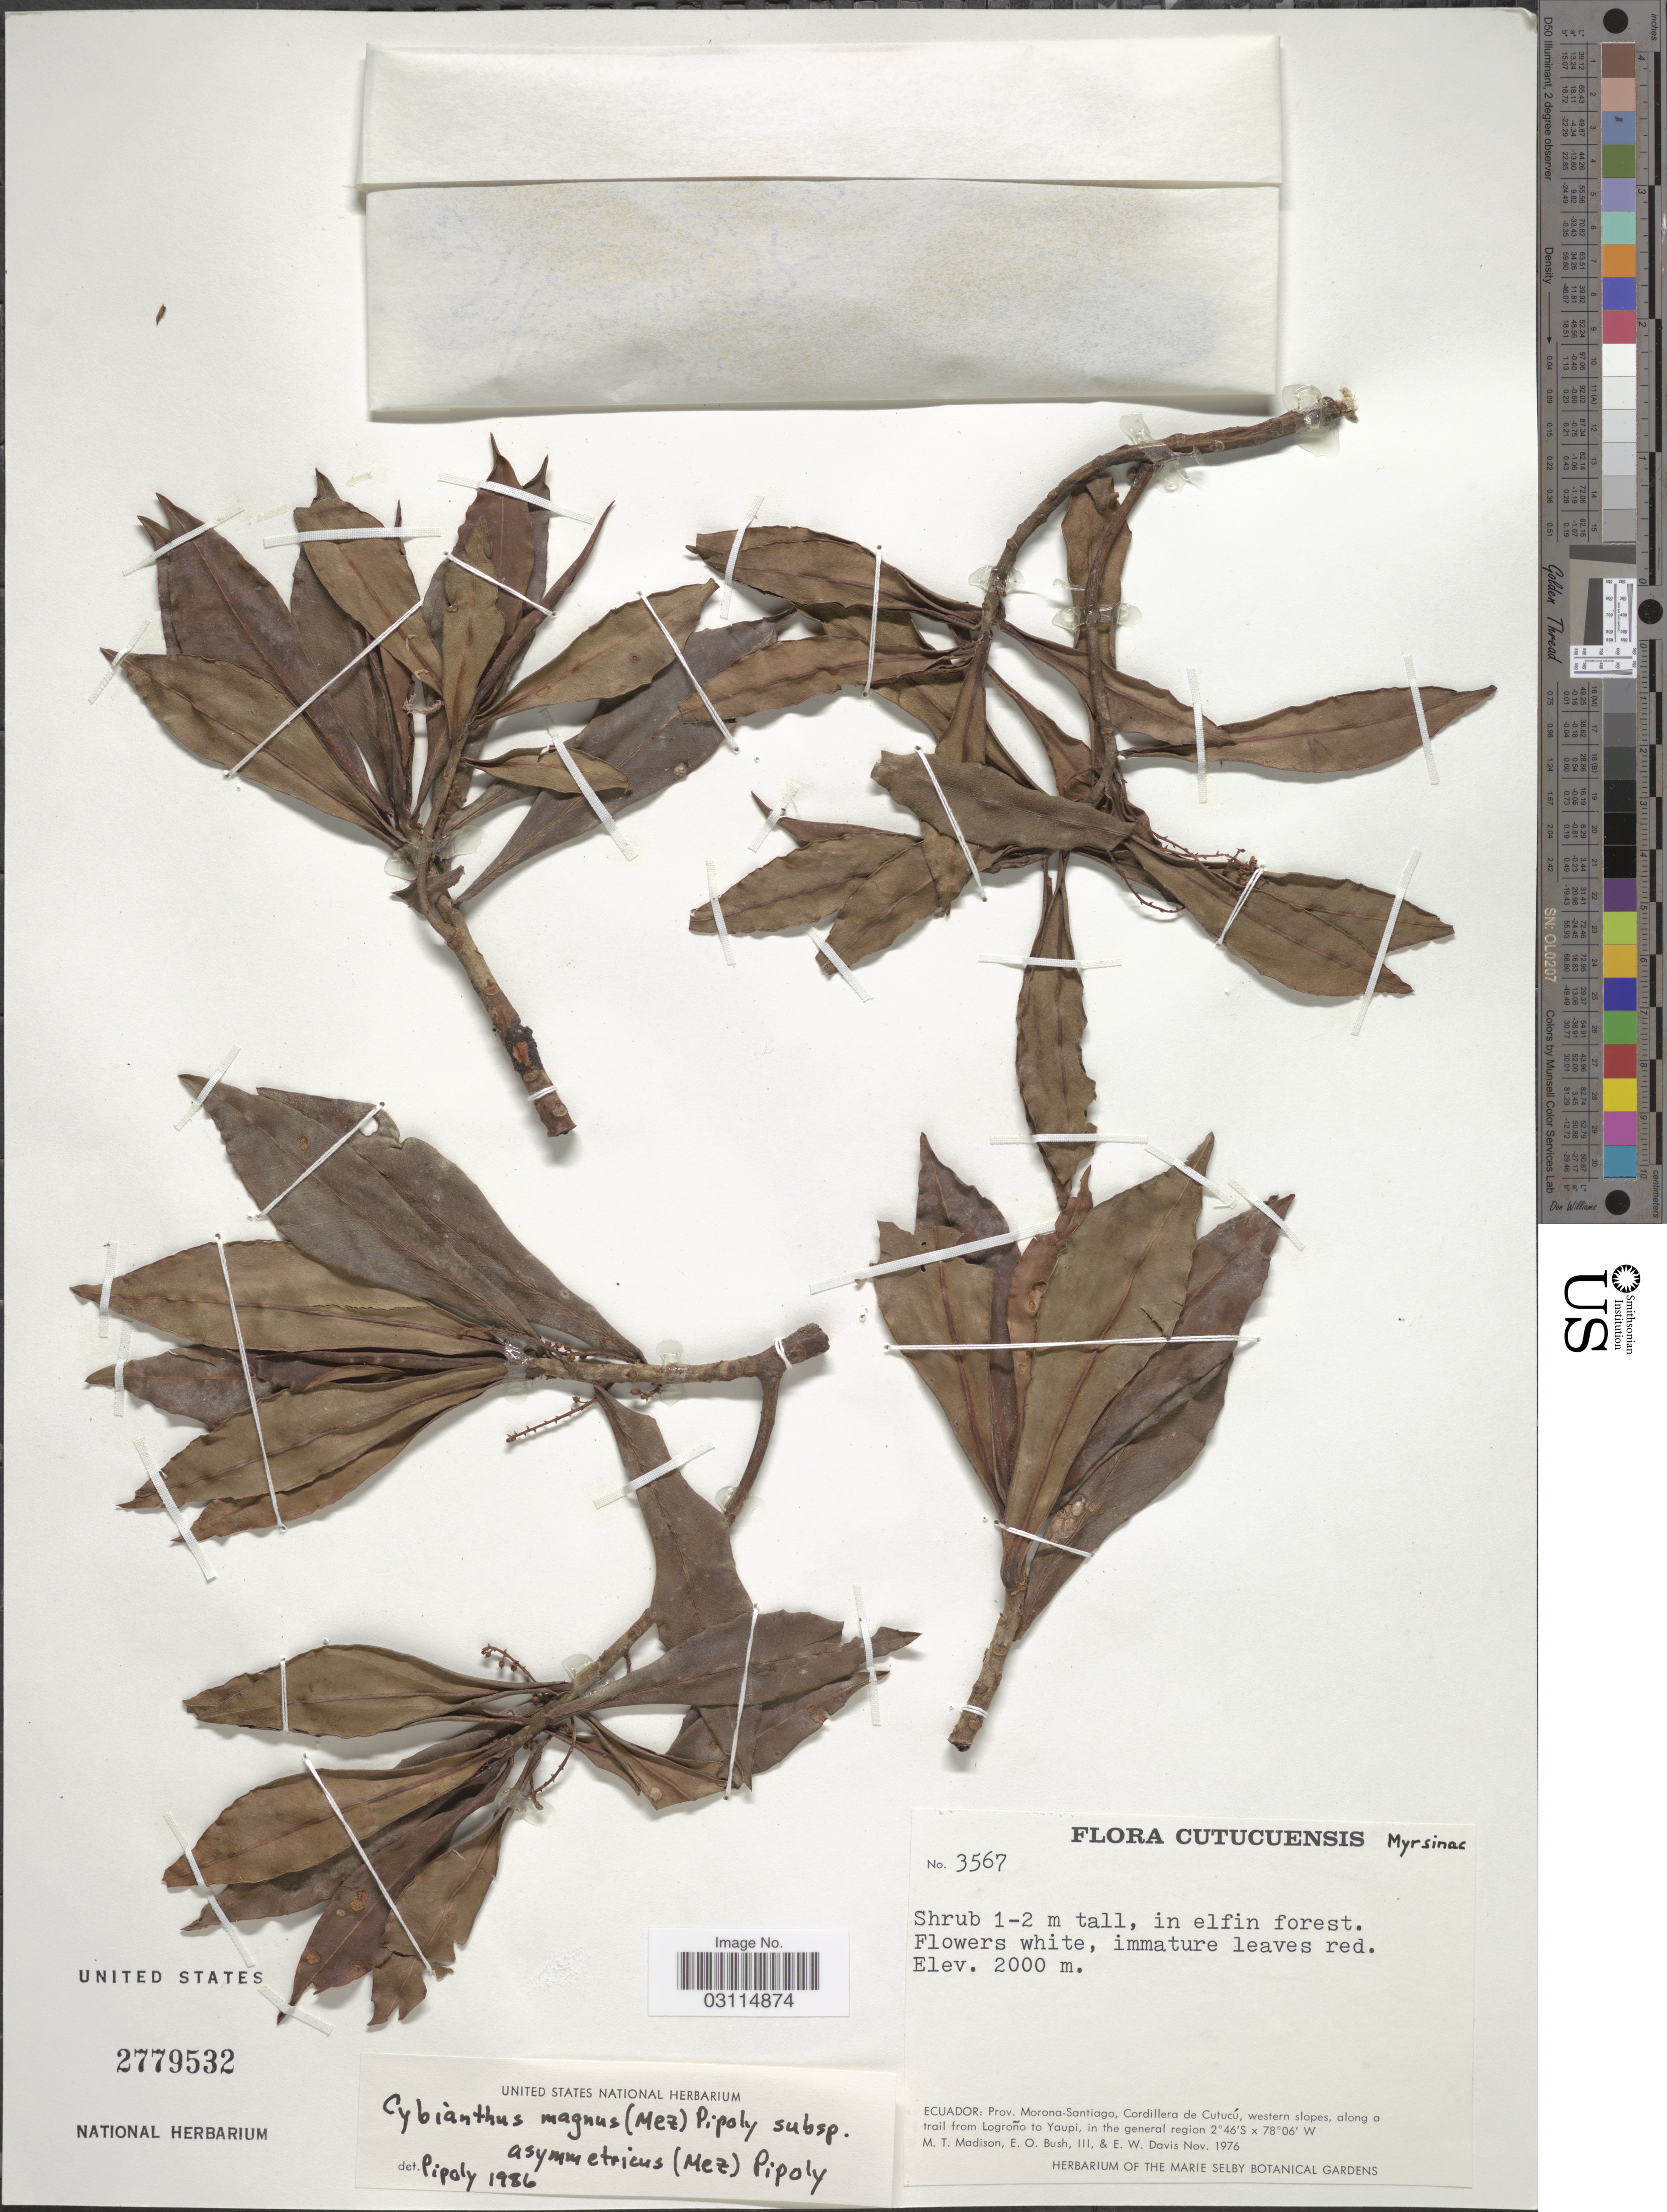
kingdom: Plantae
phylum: Tracheophyta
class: Magnoliopsida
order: Ericales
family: Primulaceae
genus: Cybianthus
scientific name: Cybianthus magnus subsp. asymmetricus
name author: (Mez) Pipoly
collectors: M. T. Madison, E. O. Bush & E. W. Davis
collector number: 3567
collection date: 1976-11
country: Ecuador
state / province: Morona-Santiago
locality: Cutucuensis. Cordillera de Cutucú, western slopes, along a trail from Logroño to Yaupi, in the general region.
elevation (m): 2000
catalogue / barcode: US 2779532